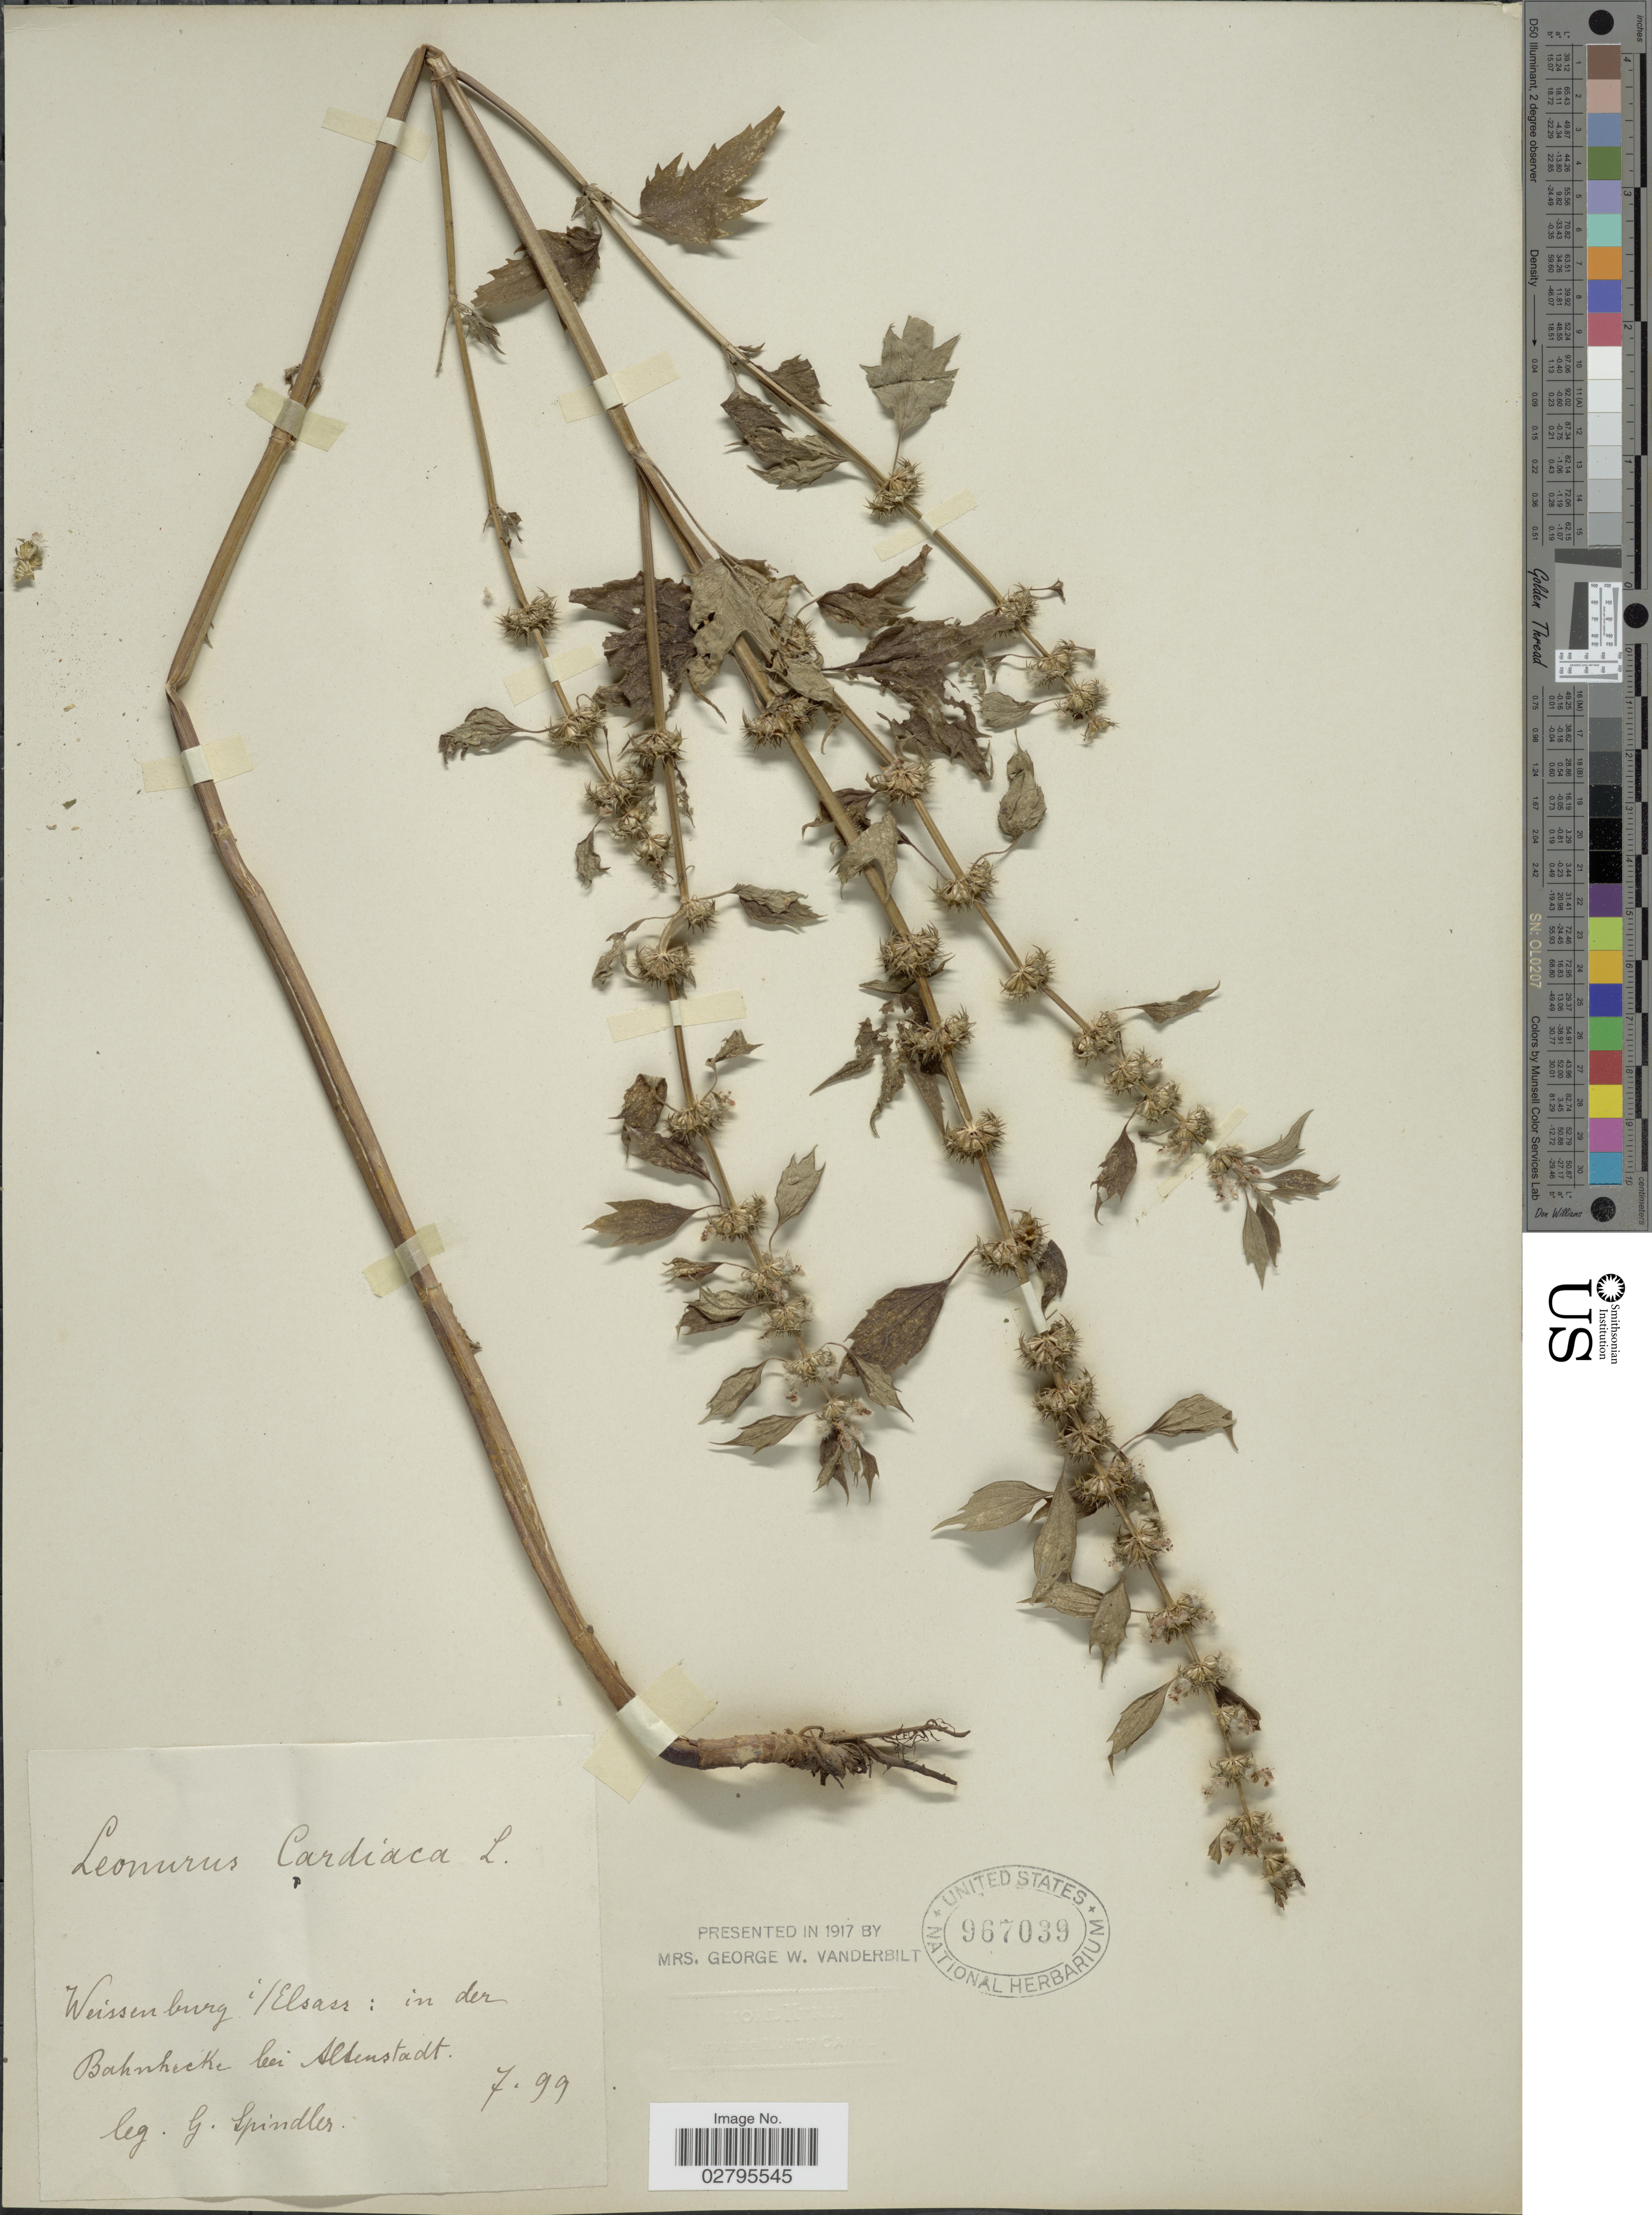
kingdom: Plantae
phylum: Tracheophyta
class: Magnoliopsida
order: Lamiales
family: Lamiaceae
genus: Leonurus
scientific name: Leonurus cardiaca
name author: L.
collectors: G. Spindler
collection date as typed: Transcribed d/m/y: /7/99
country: Germany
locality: Weissenburg i/ Elsarr: in der Bahnhecke bei Alsenstadt. [interpreted]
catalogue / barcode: US 967039